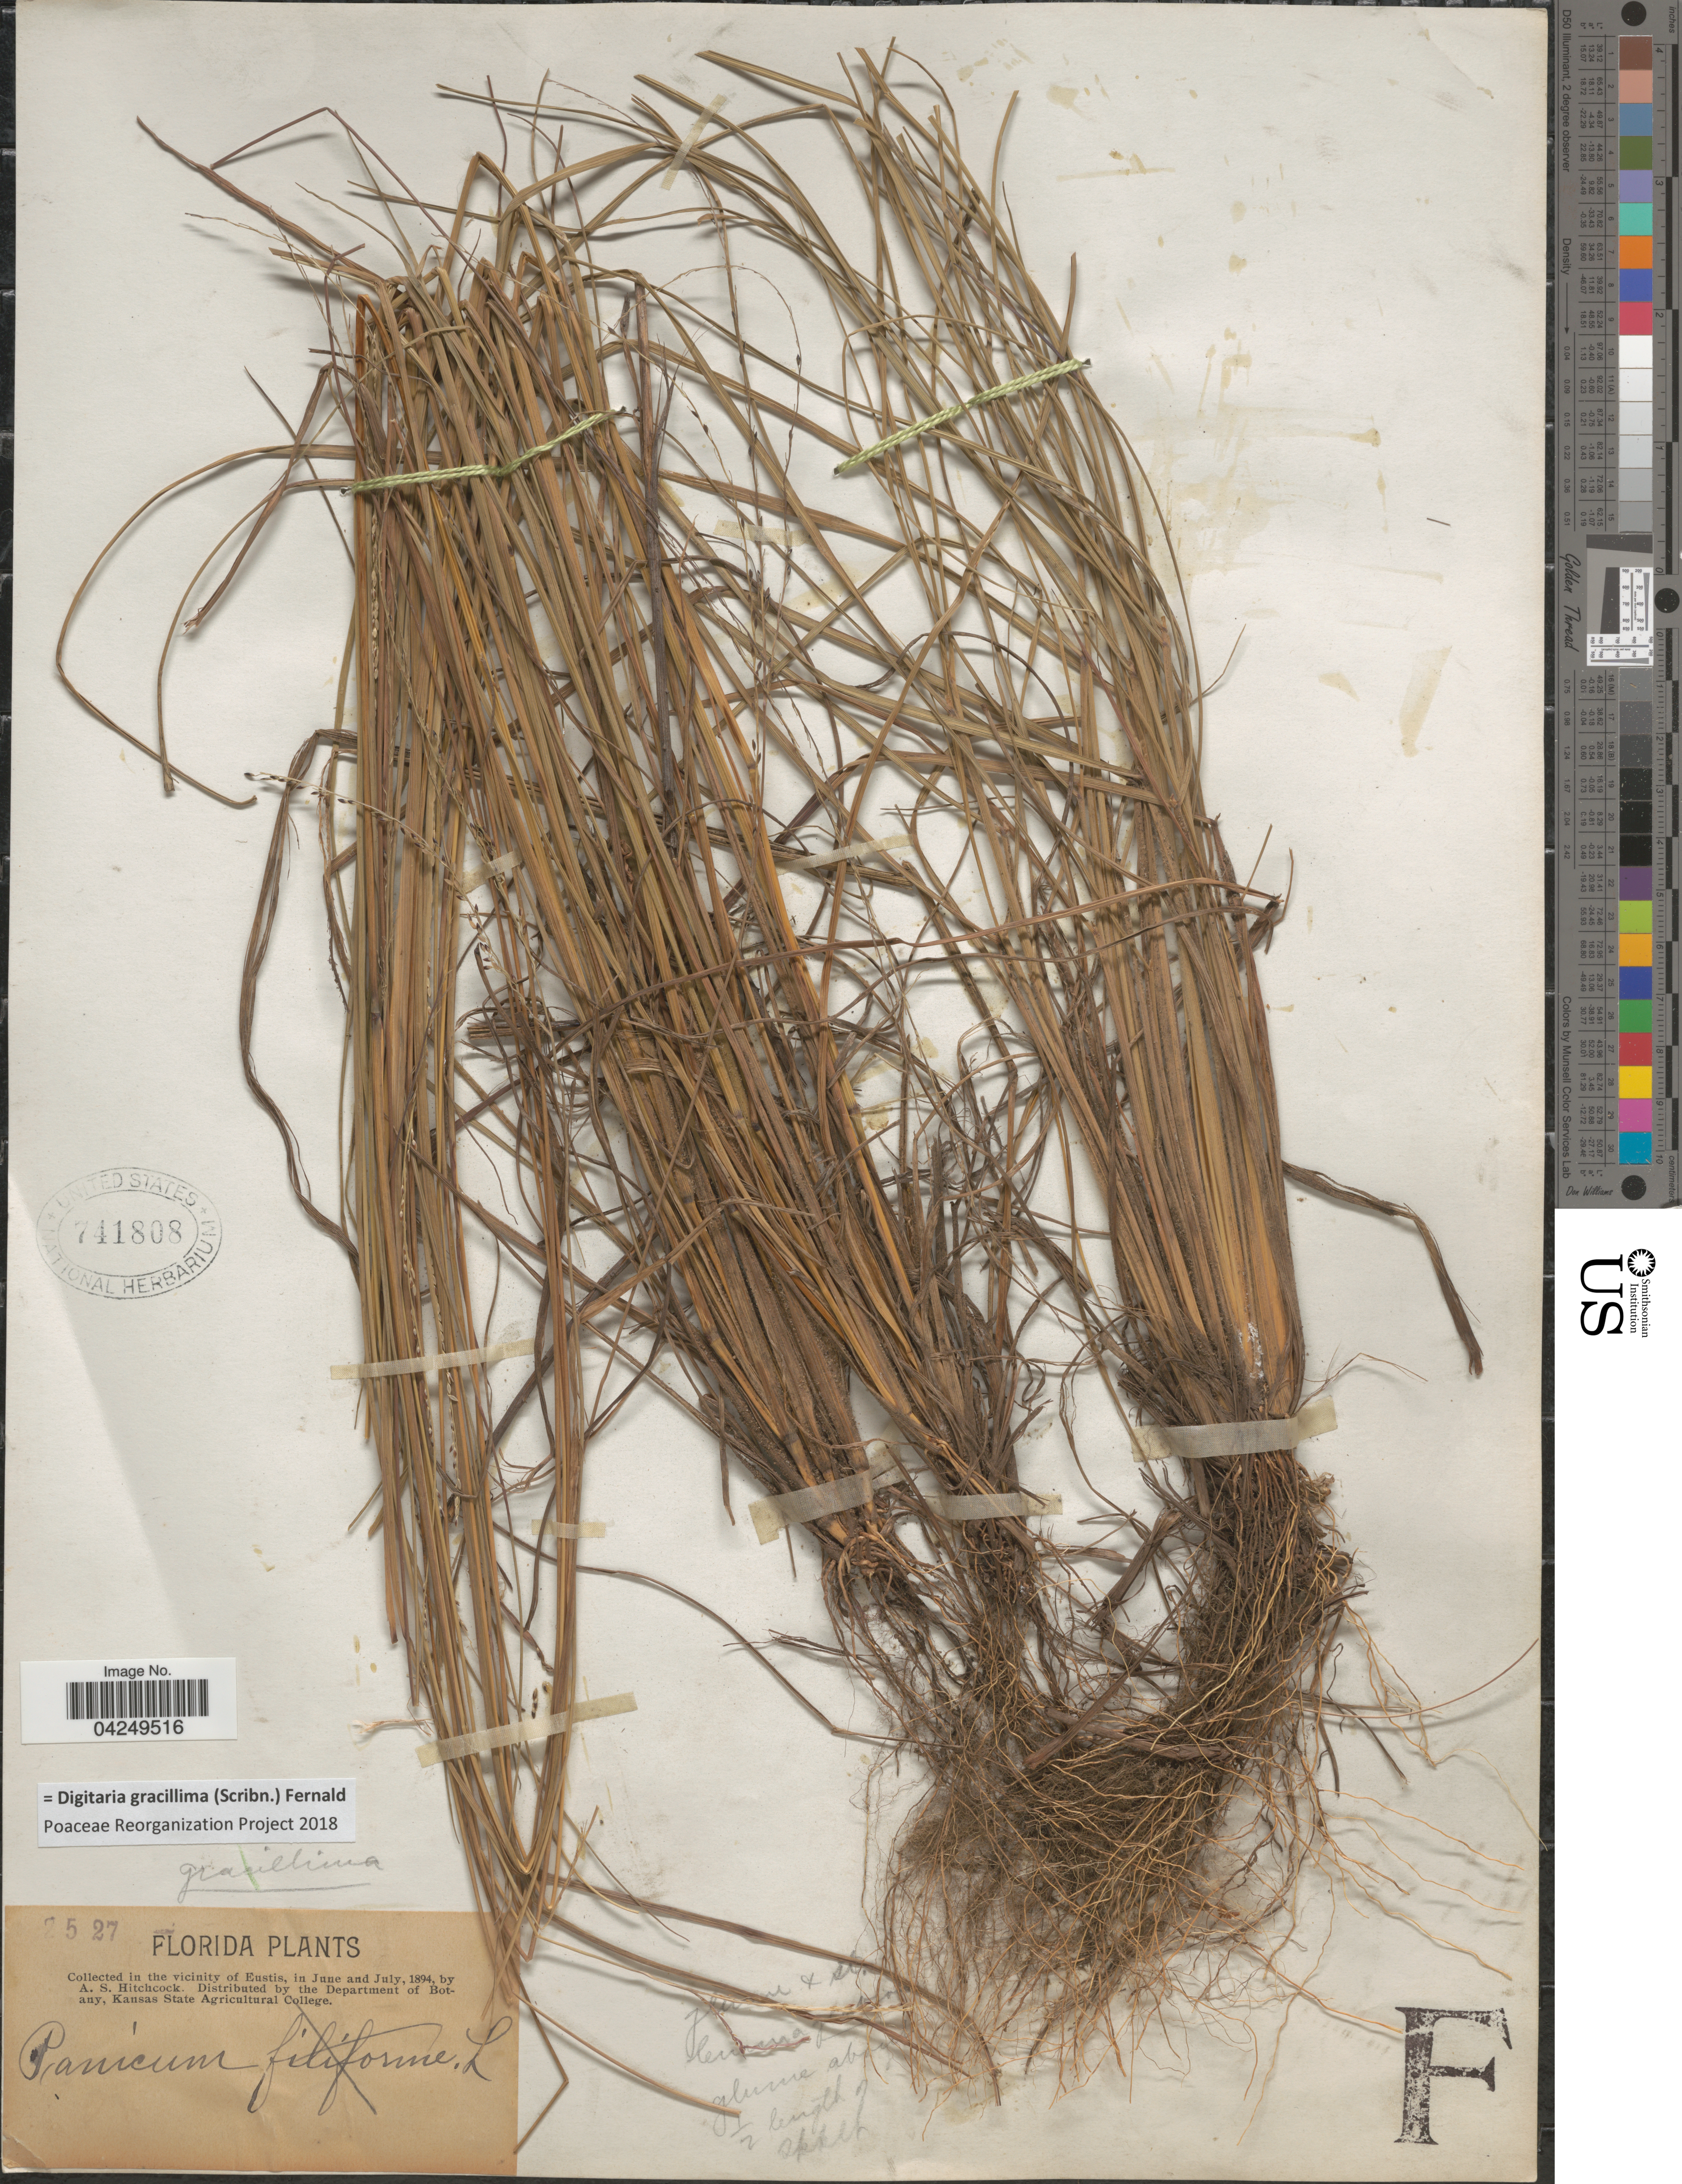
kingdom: Plantae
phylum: Tracheophyta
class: Liliopsida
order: Poales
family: Poaceae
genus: Digitaria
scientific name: Digitaria gracillima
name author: (Scribn.) Fernald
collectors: A. S. Hitchcock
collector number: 2527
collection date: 1894-06/1894-07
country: United States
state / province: Florida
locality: In the vicinity of Eustis.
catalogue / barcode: US 741808